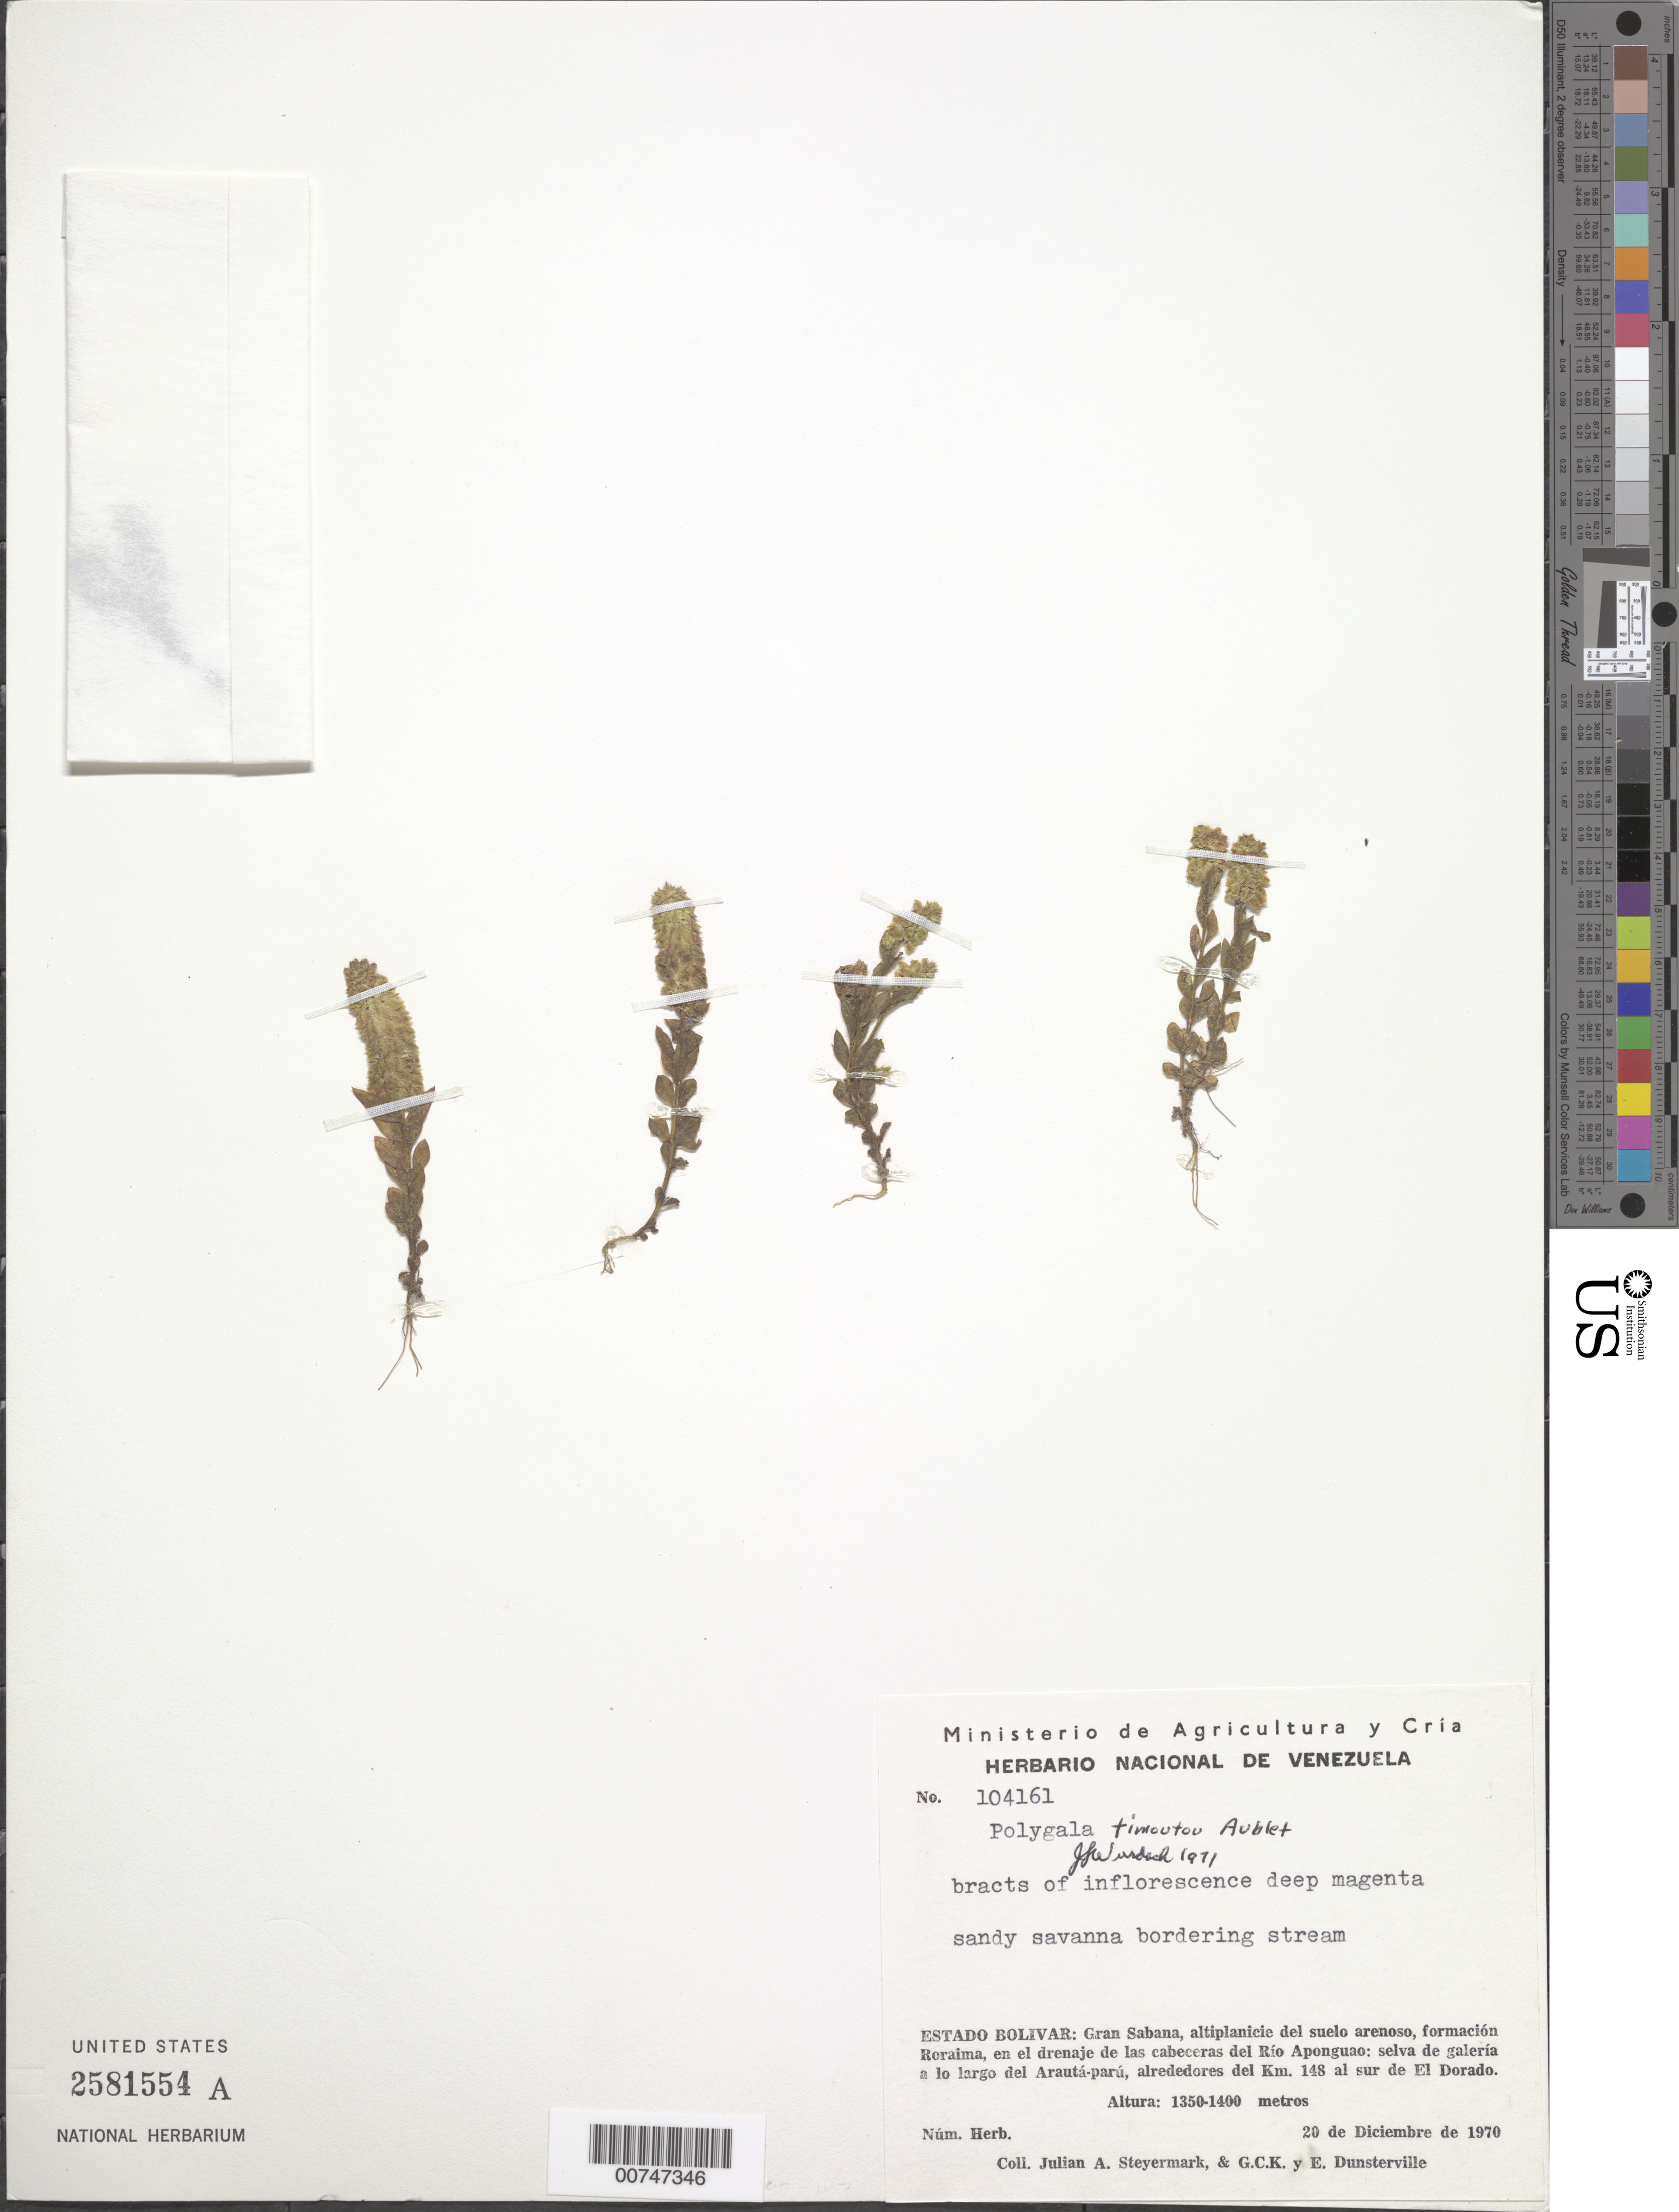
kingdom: Plantae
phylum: Tracheophyta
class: Magnoliopsida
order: Fabales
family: Polygalaceae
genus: Polygala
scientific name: Polygala timoutou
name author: Aubl.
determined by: Wurdack, John J., (US), US (UNITED STATES)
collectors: J. Steyermark, G. C. K. Dunsterville & E. Dunsterville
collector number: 104161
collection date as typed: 20-Dec-70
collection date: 1970-12-20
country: Venezuela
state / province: Bolívar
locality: Gran Sabana, formacion Roraima, Río Aponguao; a lo largo del Arautá-parú, alrededores del km 148 al sur de El Dorado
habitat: Sandy savanna bordering stream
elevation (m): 1350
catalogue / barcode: US 2581554A